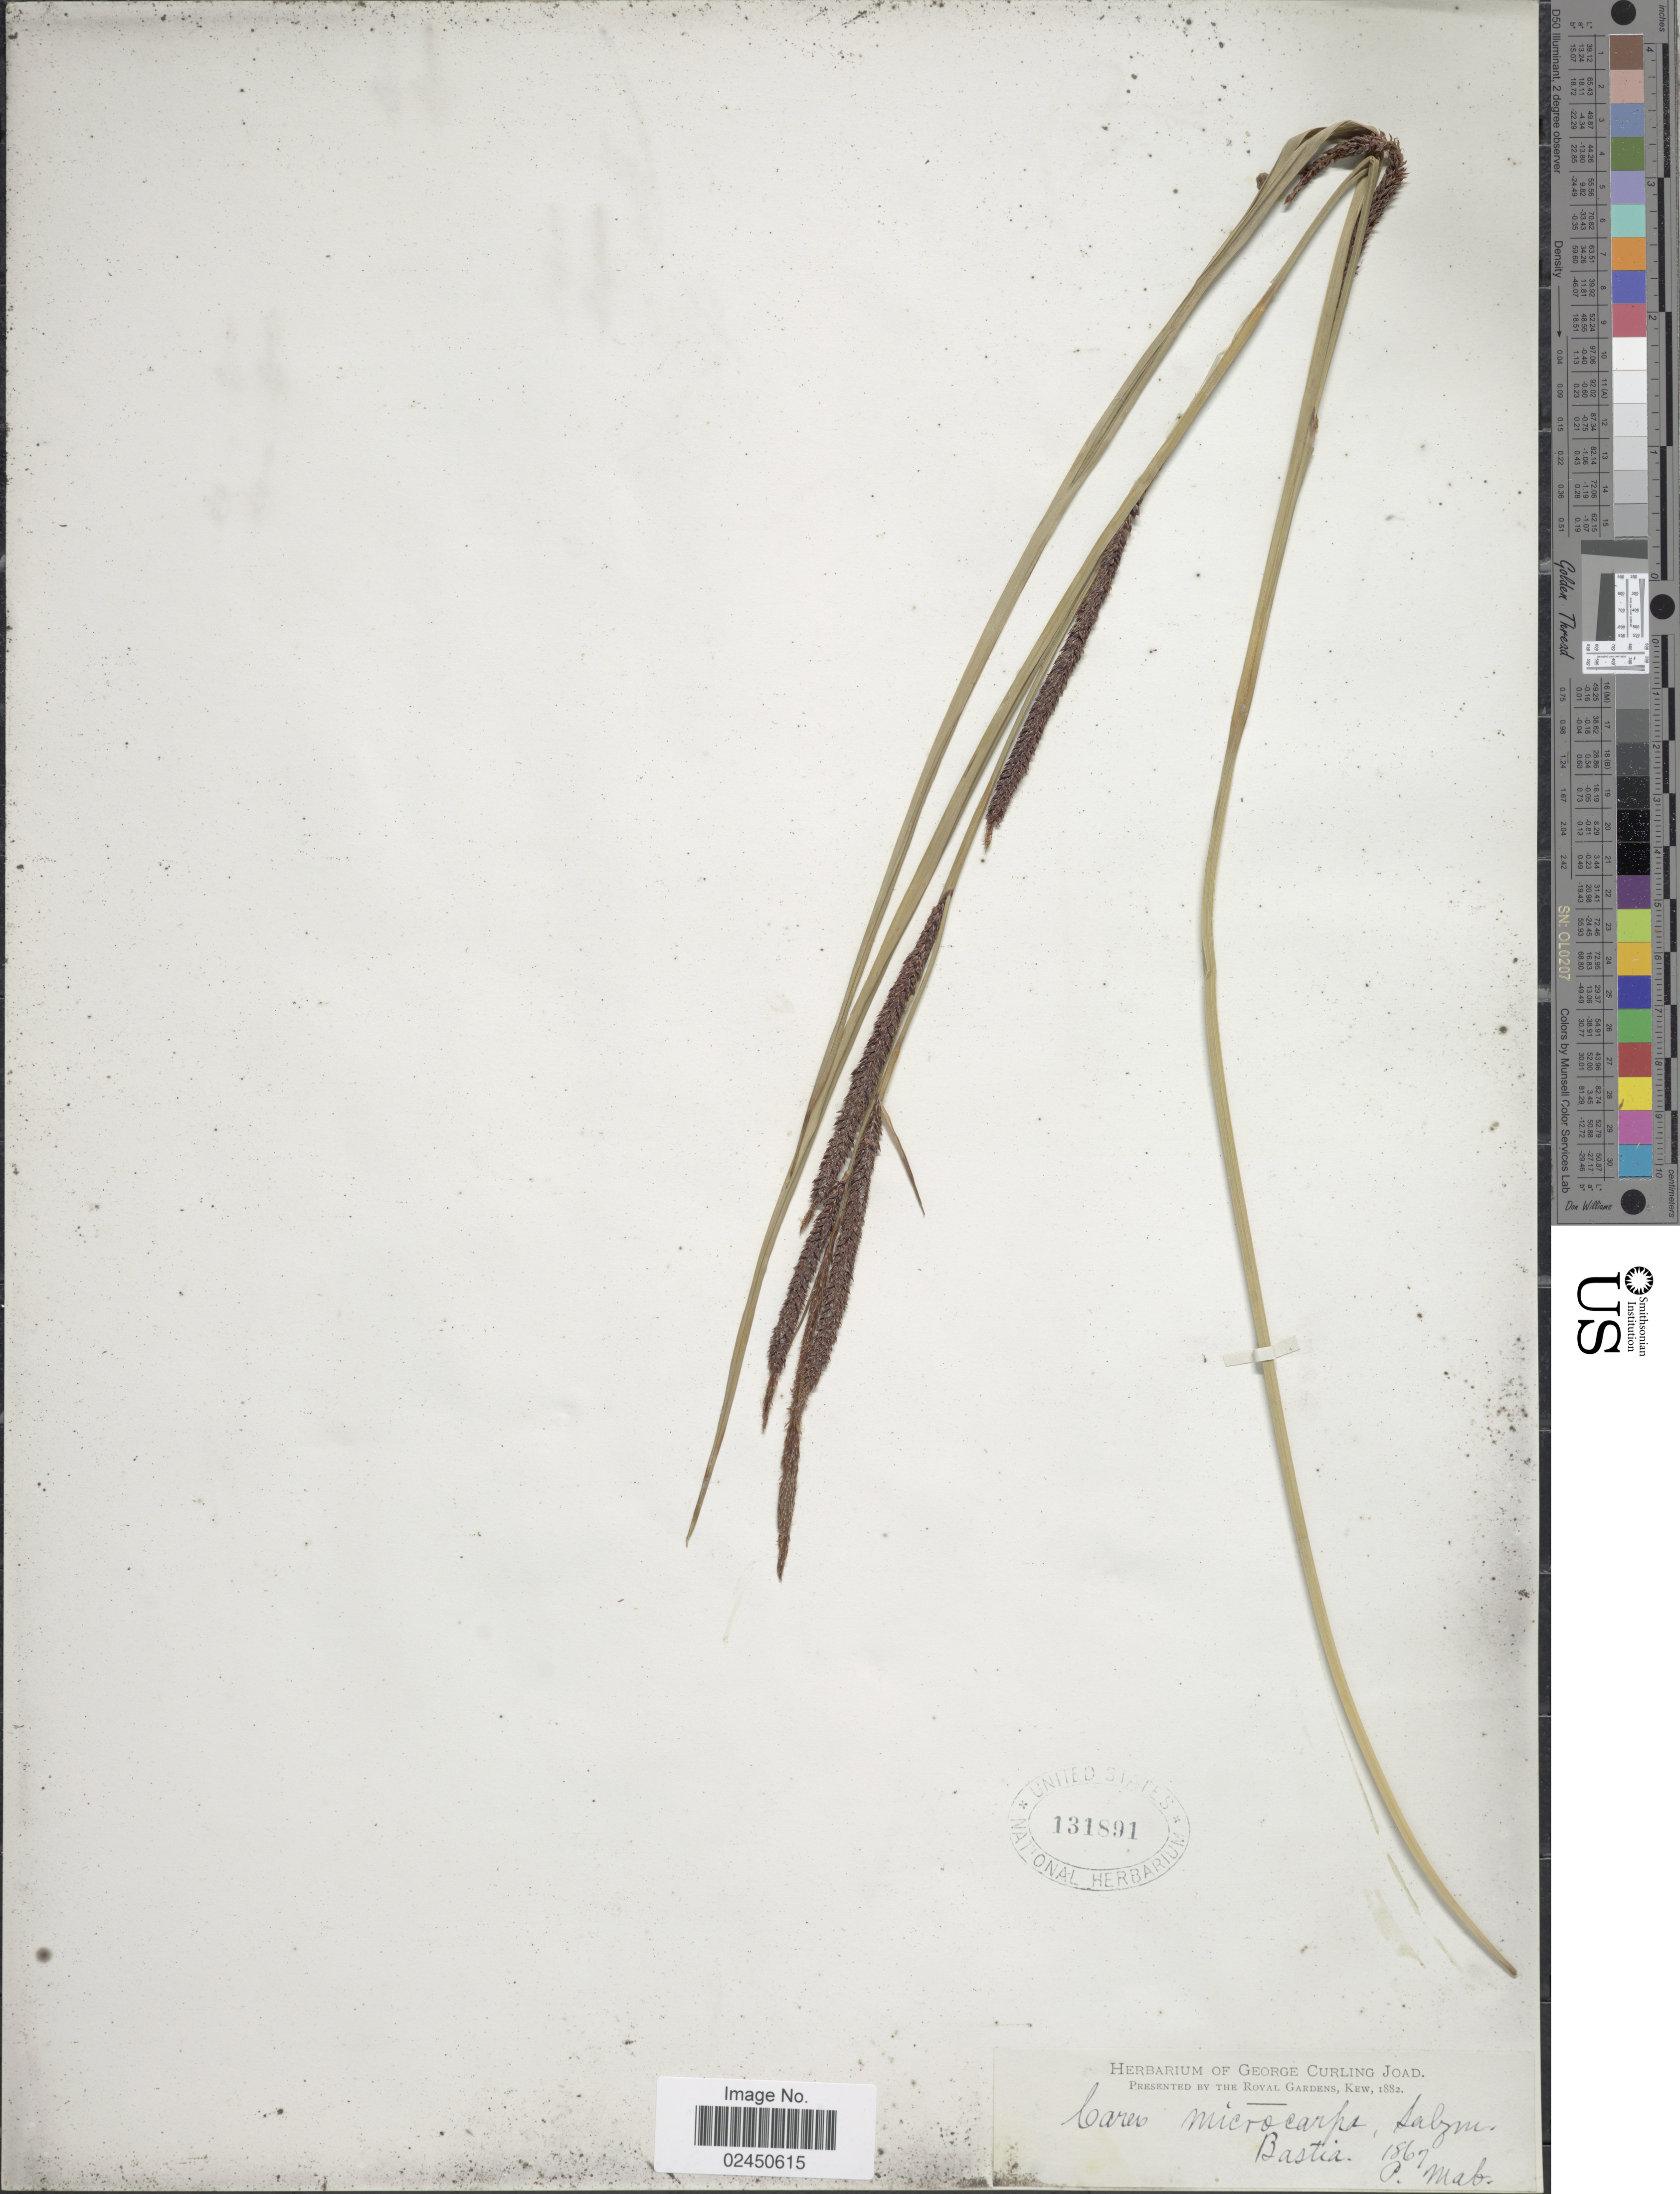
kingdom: Plantae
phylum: Tracheophyta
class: Liliopsida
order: Poales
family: Cyperaceae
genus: Carex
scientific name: Carex microcarpa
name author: Bertol. ex Moris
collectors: P. Mab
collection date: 1867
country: France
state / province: Corsica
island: Corse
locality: Bastia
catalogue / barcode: US 131891